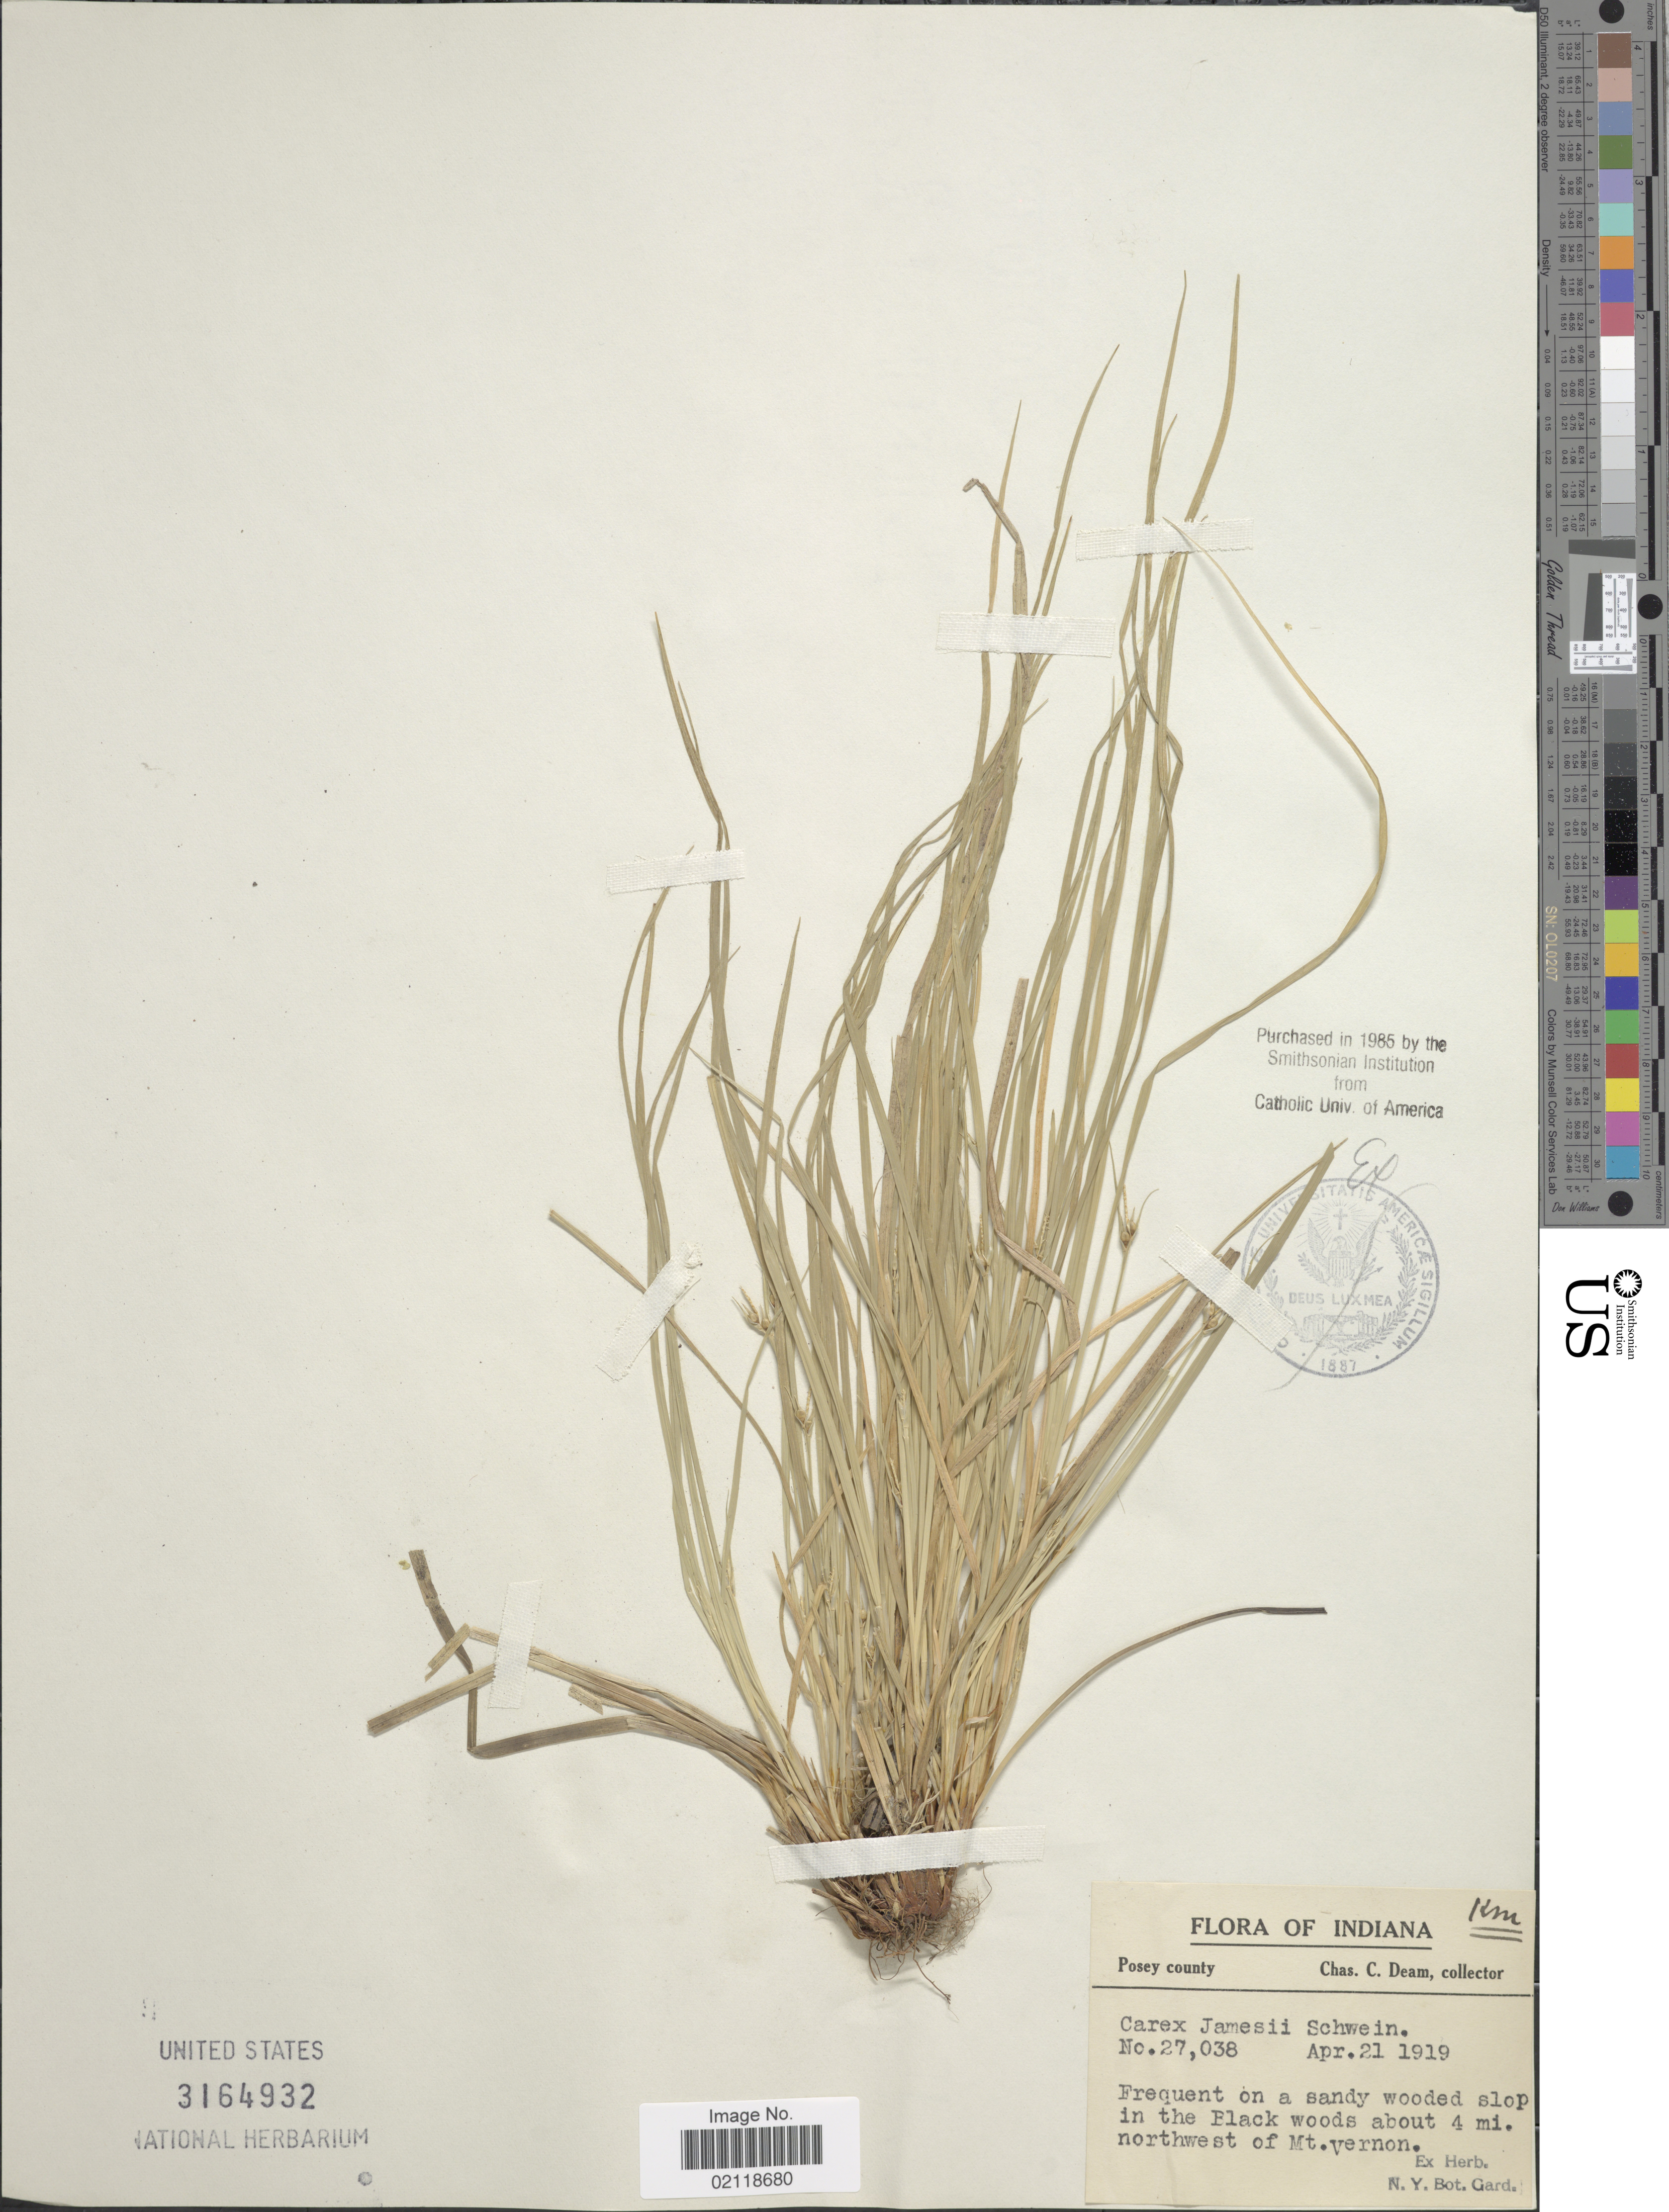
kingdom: Plantae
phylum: Tracheophyta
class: Liliopsida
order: Poales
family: Cyperaceae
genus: Carex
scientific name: Carex jamesii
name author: Schwein.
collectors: C. C. Deam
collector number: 27038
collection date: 1919-04-21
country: United States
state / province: Indiana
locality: Frequent on sandy wooded slope in the Black woods about 4 mi. northwest of Mt. Vernon, Posey County.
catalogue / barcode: US 3164932